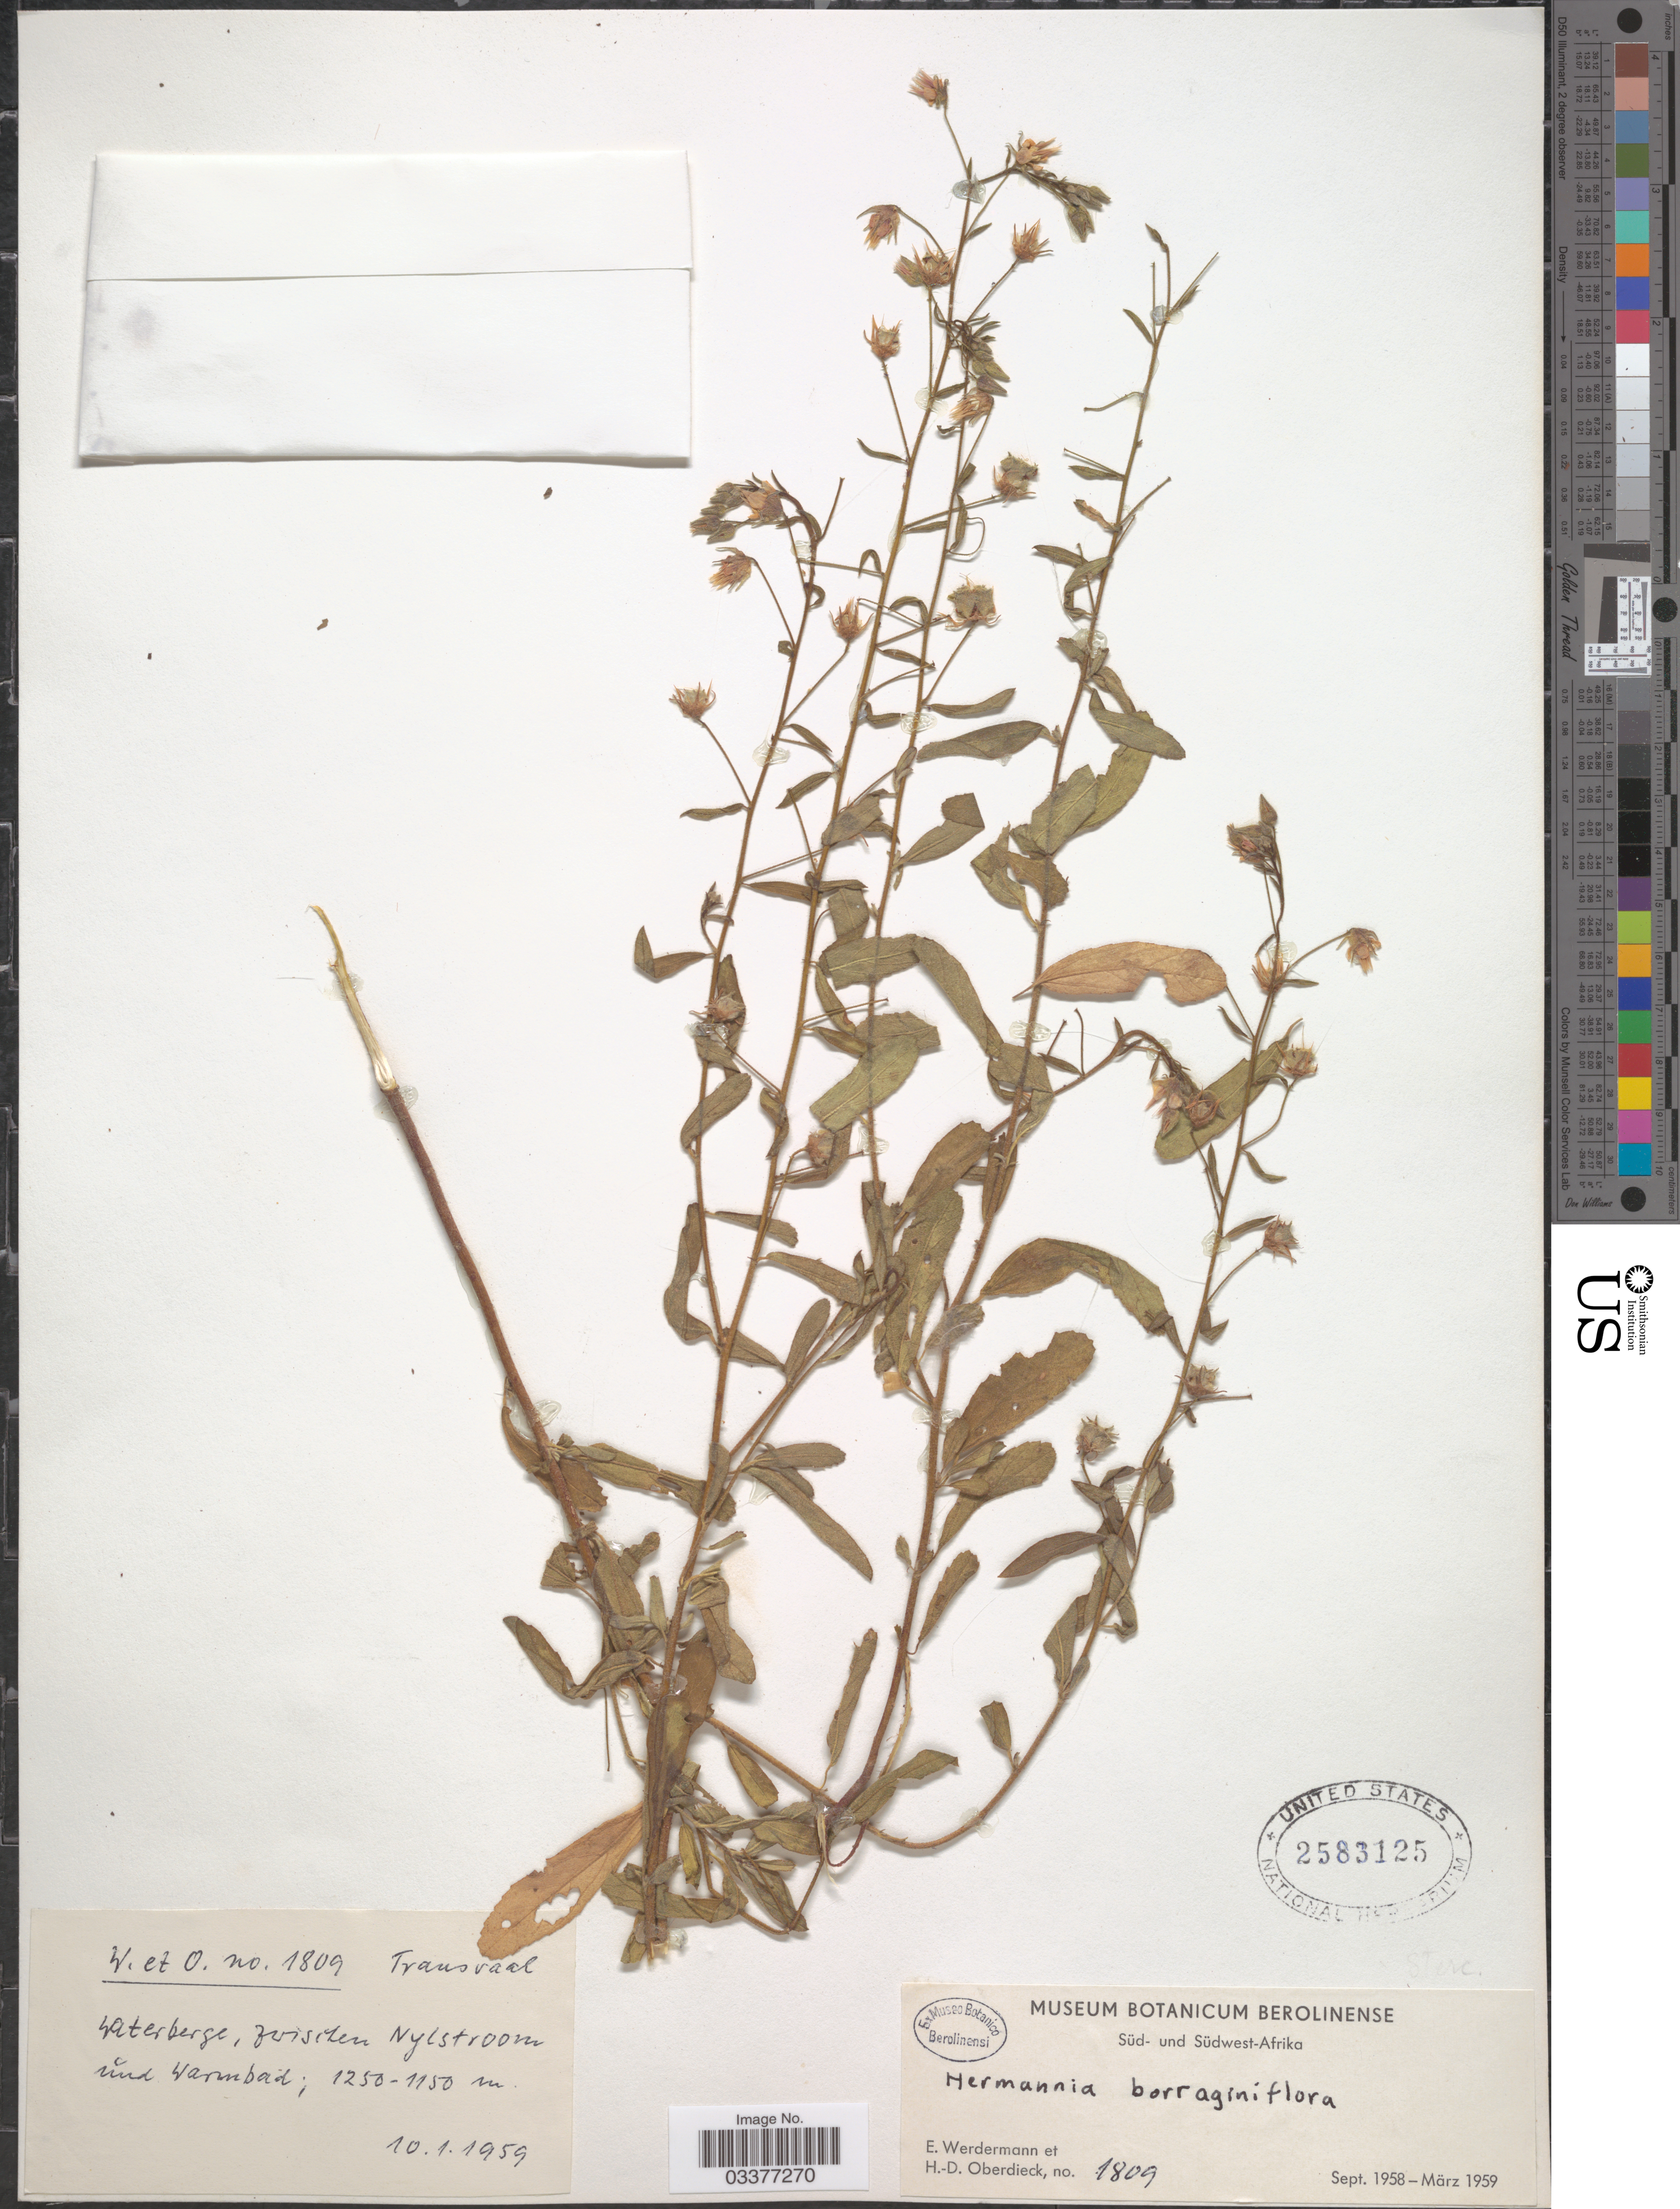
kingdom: Plantae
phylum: Tracheophyta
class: Magnoliopsida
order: Malvales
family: Malvaceae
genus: Hermannia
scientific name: Hermannia boraginiflora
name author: Hook.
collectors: E. Werdermann & H. Oberdieck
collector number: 1809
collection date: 1959-01-10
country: South Africa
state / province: Limpopo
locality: Transvaal. Waterberge, zwischen Nylstroom ŭnd Warmbad.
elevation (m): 1150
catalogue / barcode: US 2583125